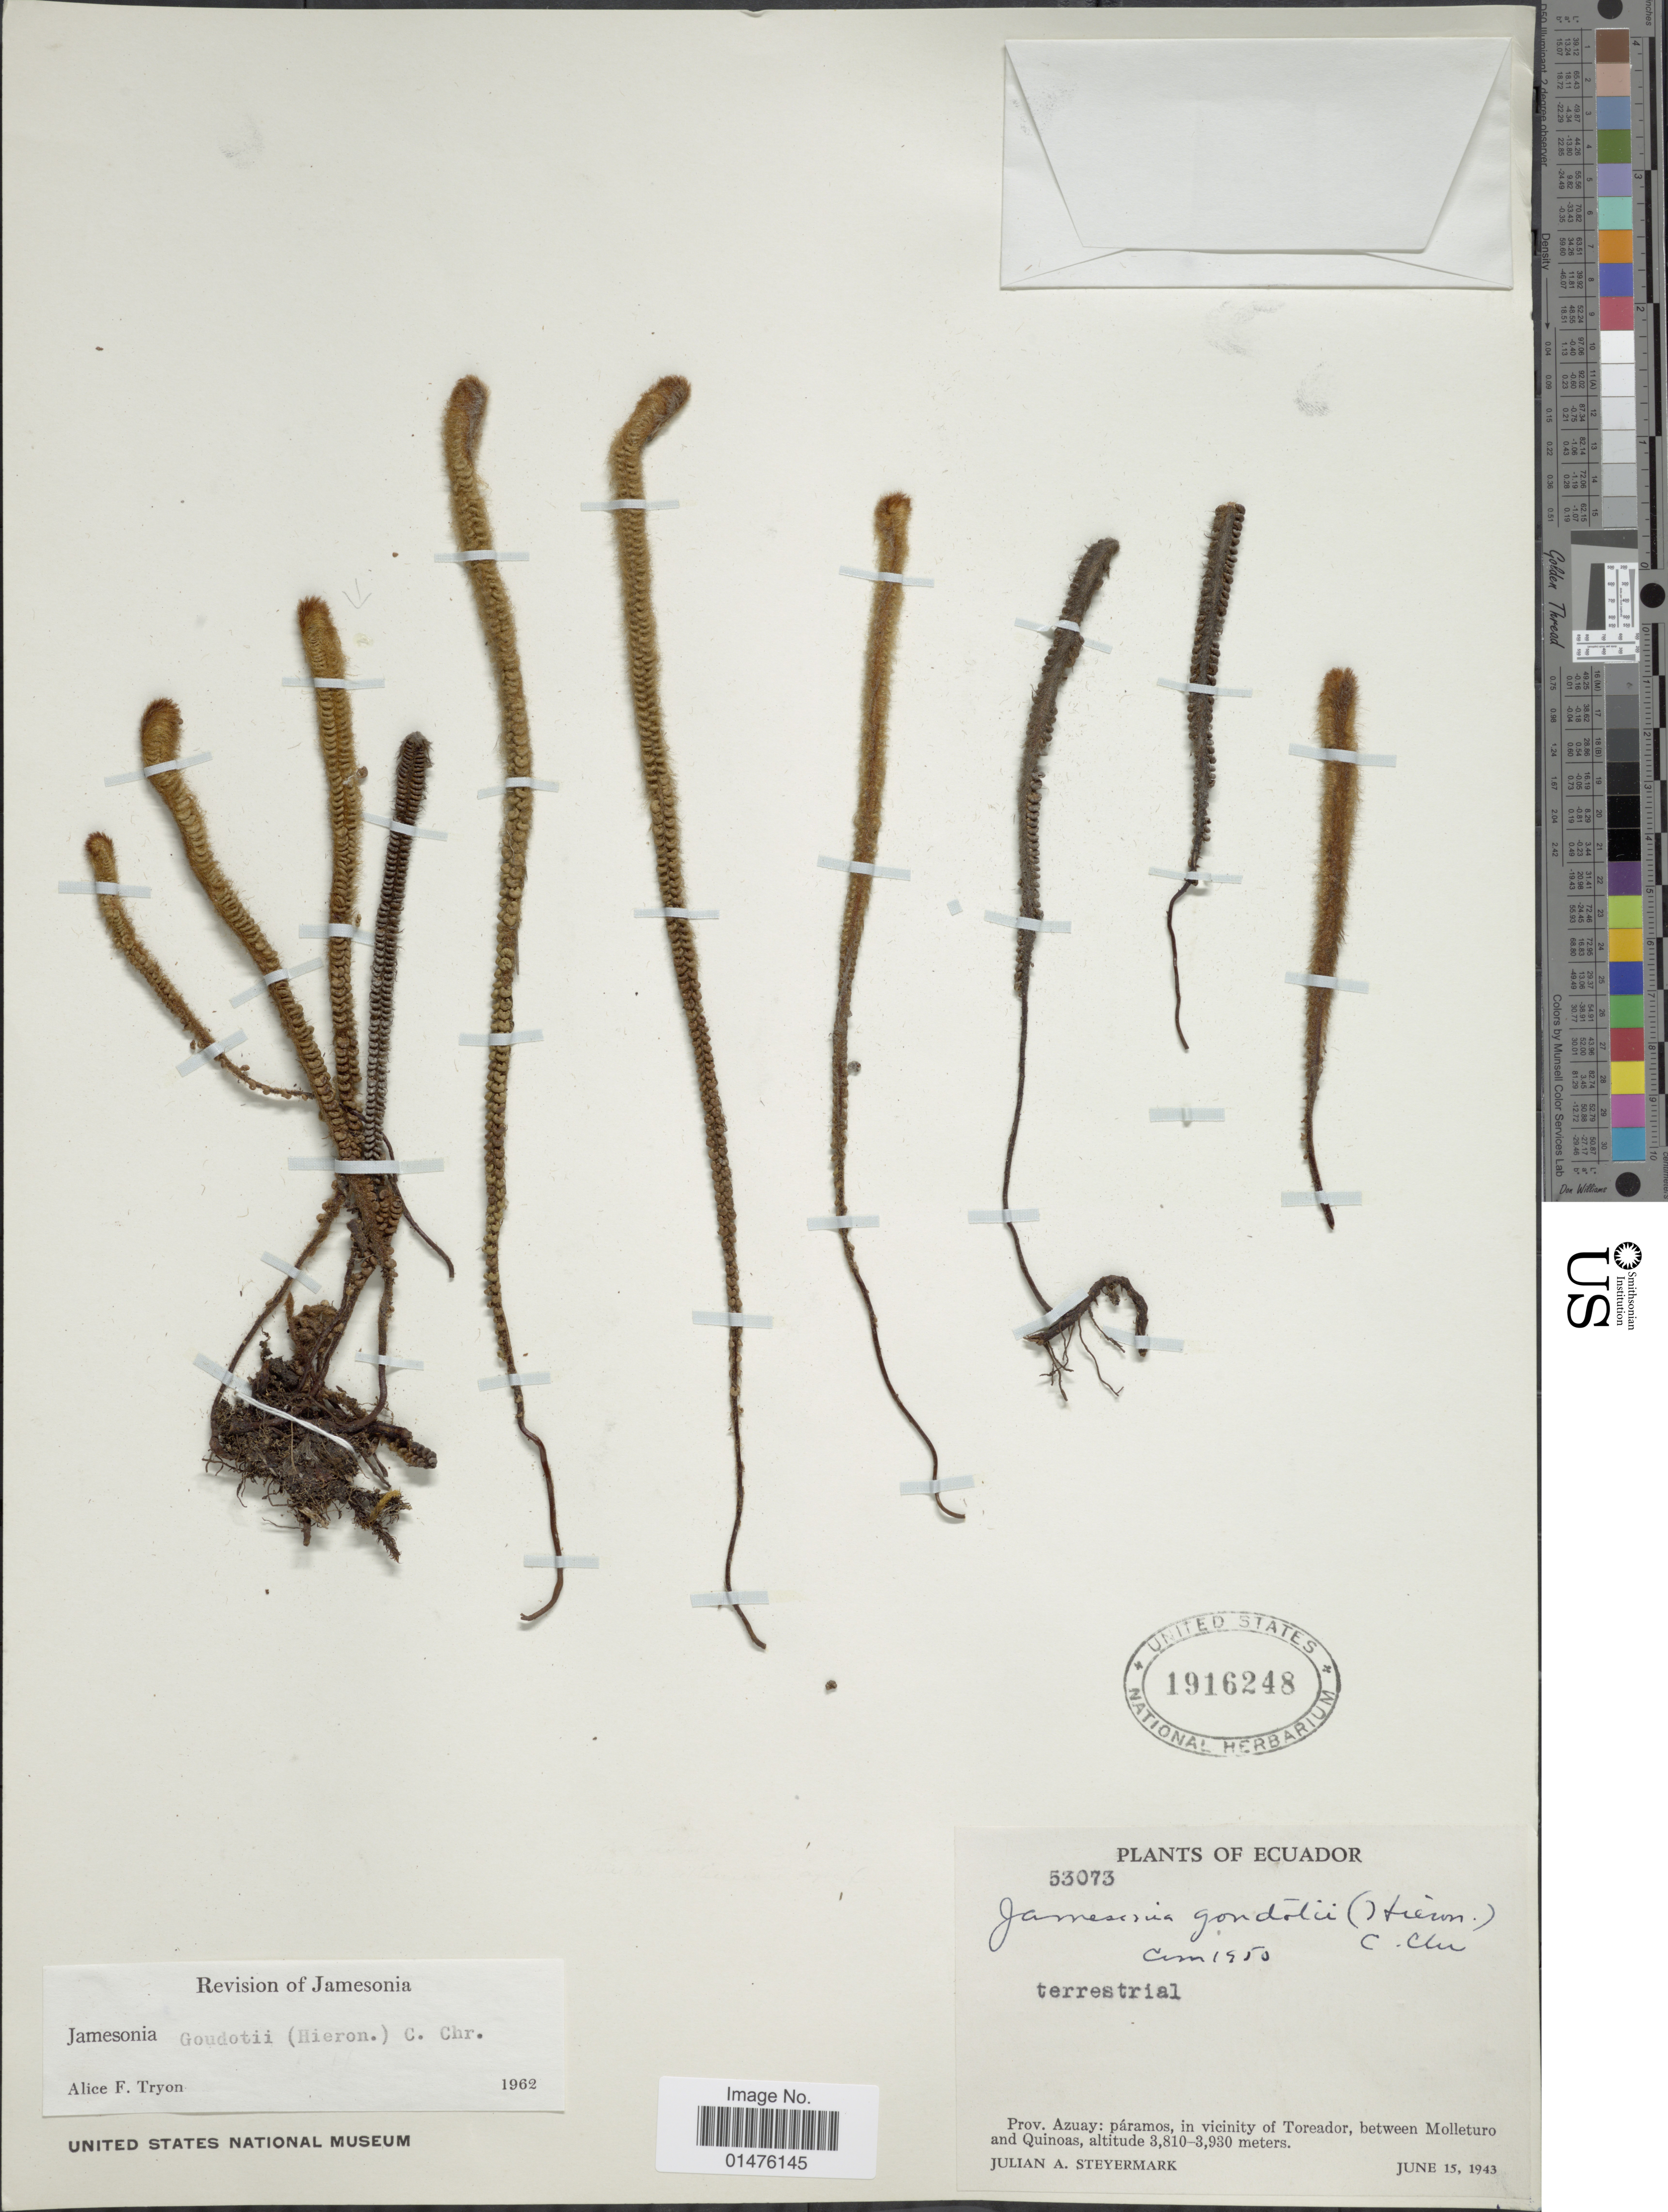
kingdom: Plantae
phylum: Tracheophyta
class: Polypodiopsida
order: Polypodiales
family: Pteridaceae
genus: Jamesonia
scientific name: Jamesonia goudotii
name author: (Hieron.) C. Chr.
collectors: J. Steyermark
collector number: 53073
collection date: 1943-06-15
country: Ecuador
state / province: Azuay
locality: Páramos, in vicinity o Toreador, between Molleturo and Quinoas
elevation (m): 3810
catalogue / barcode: US 1916248